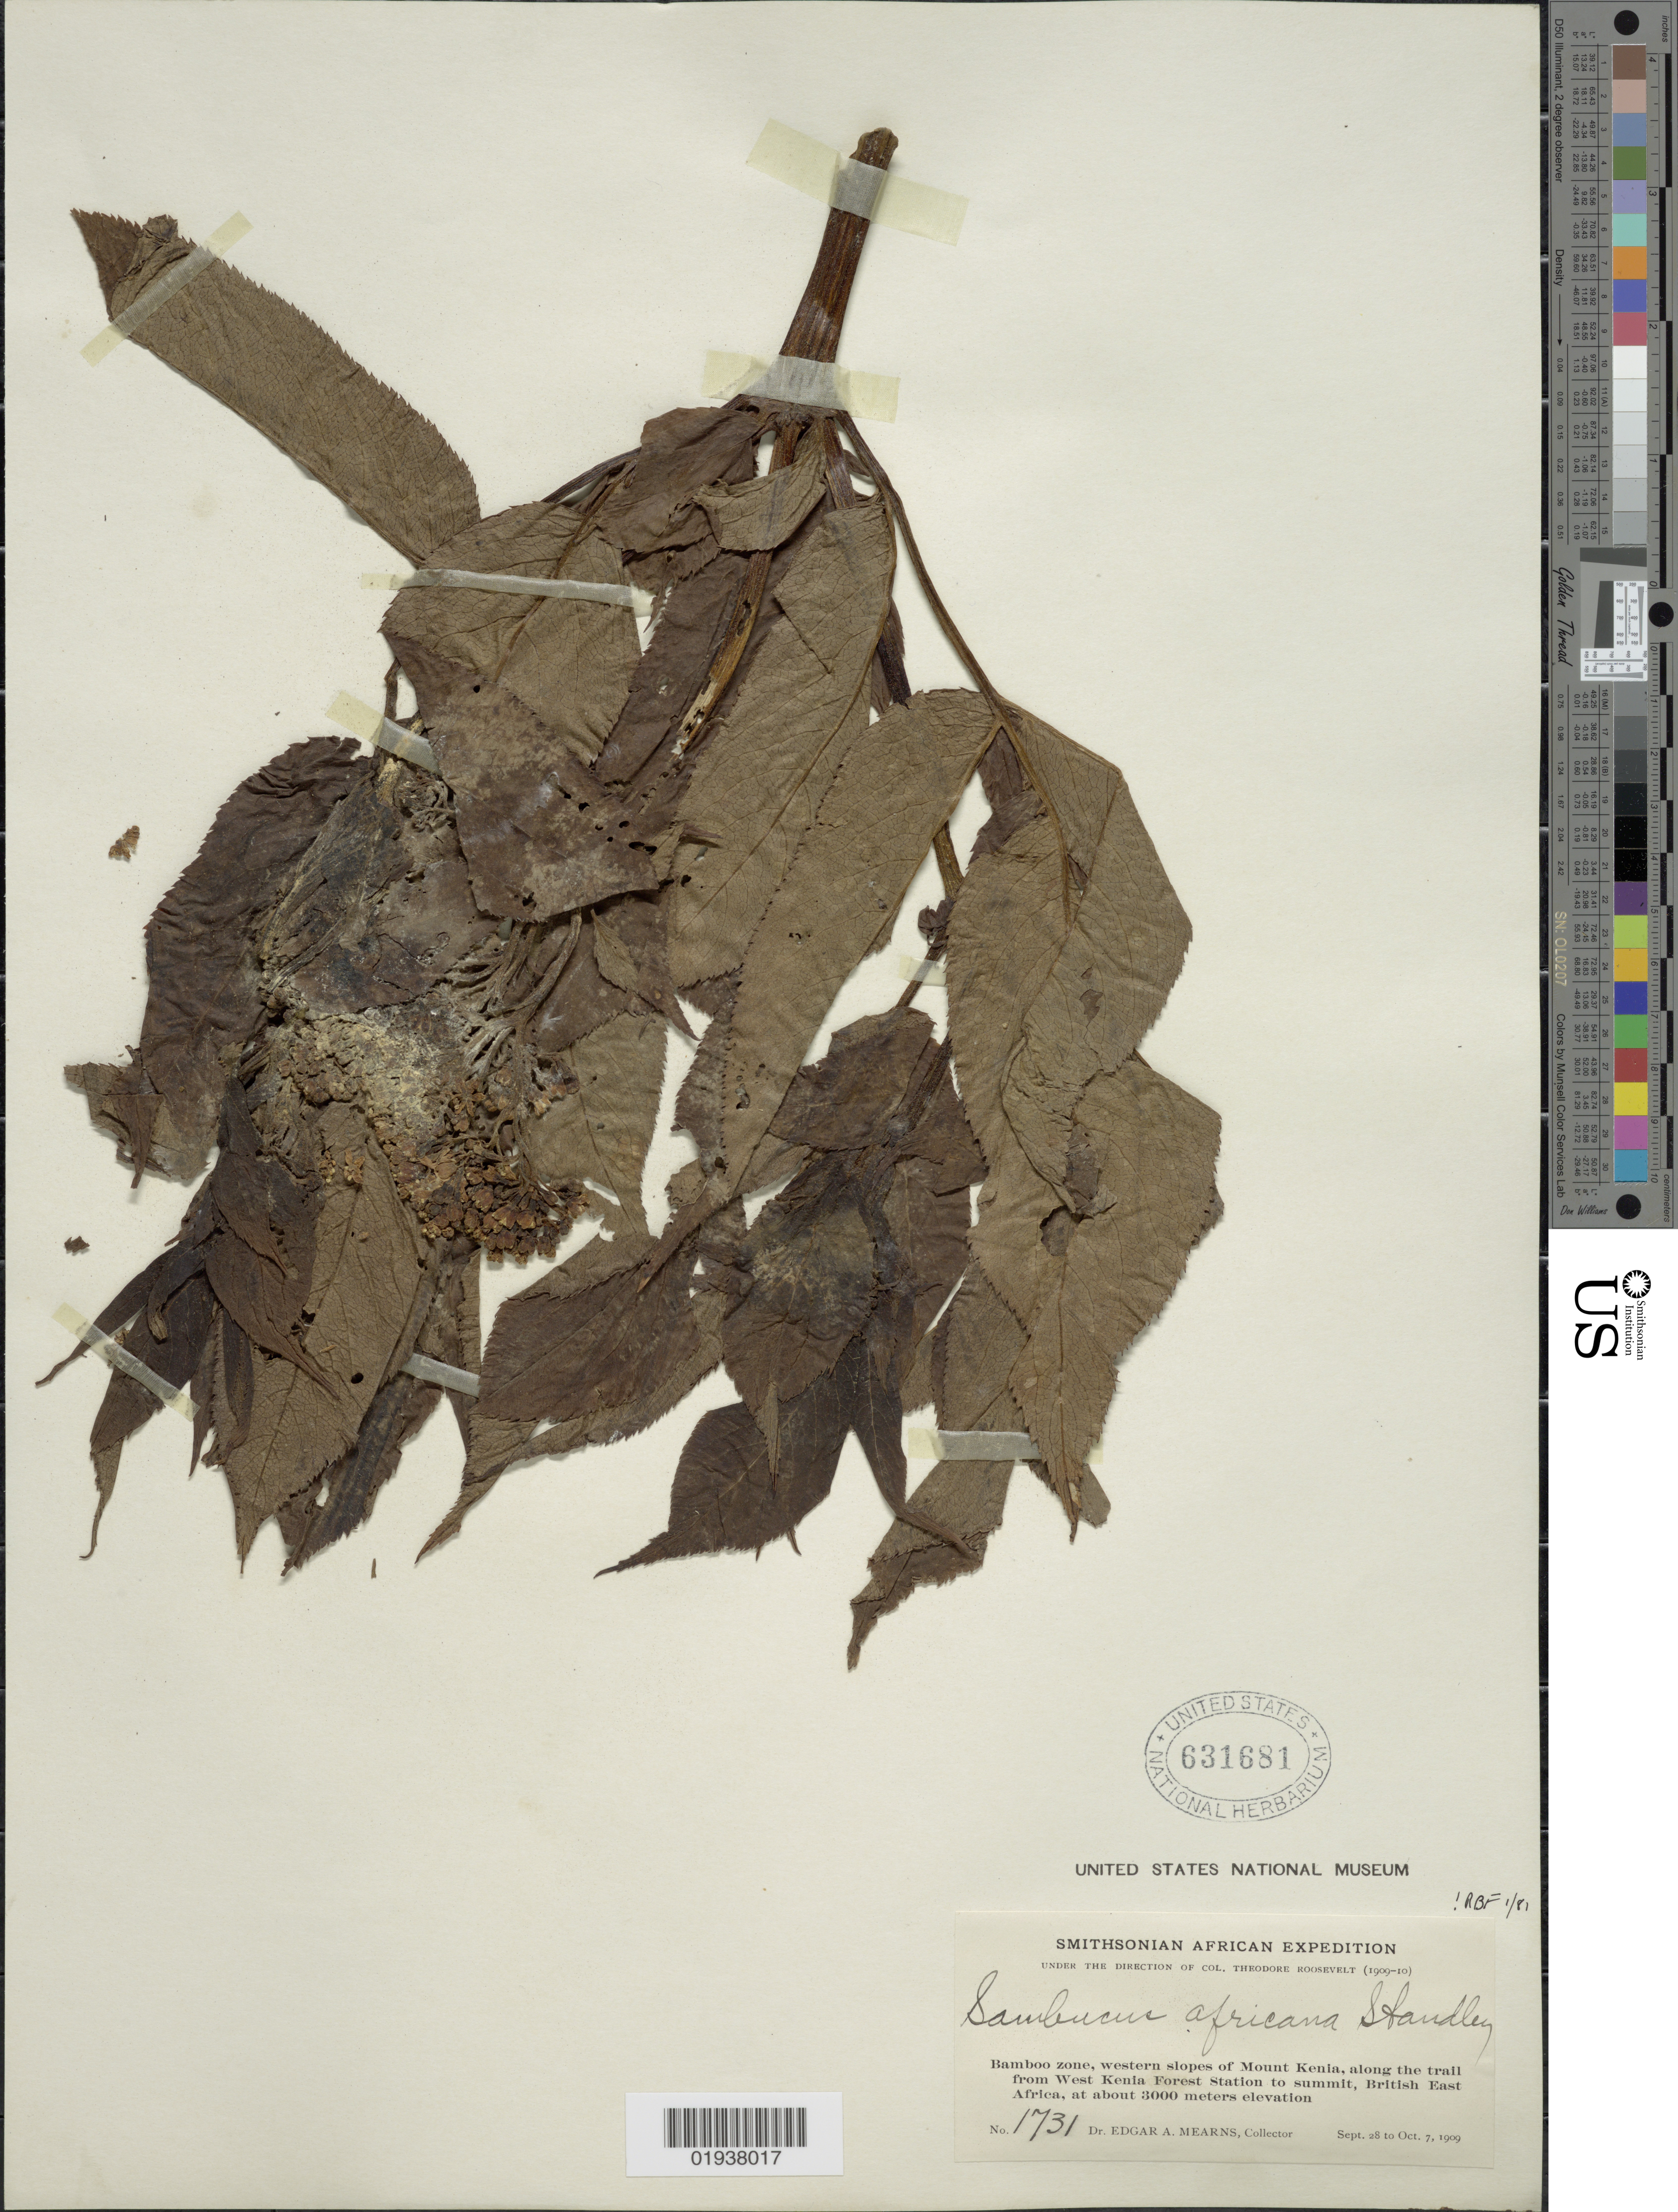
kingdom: Plantae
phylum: Tracheophyta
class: Magnoliopsida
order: Dipsacales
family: Viburnaceae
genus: Sambucus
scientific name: Sambucus ebulus subsp. africana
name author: (Engl.) Bolli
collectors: E. A. Mearns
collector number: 1731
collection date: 1909-09-28/1909-10-07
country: Kenya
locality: Bamboo zone, western slopes of Mount Kenia, along the trail from West Kenia Forest Station to summit, British East Africa.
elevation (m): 3000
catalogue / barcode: US 631681